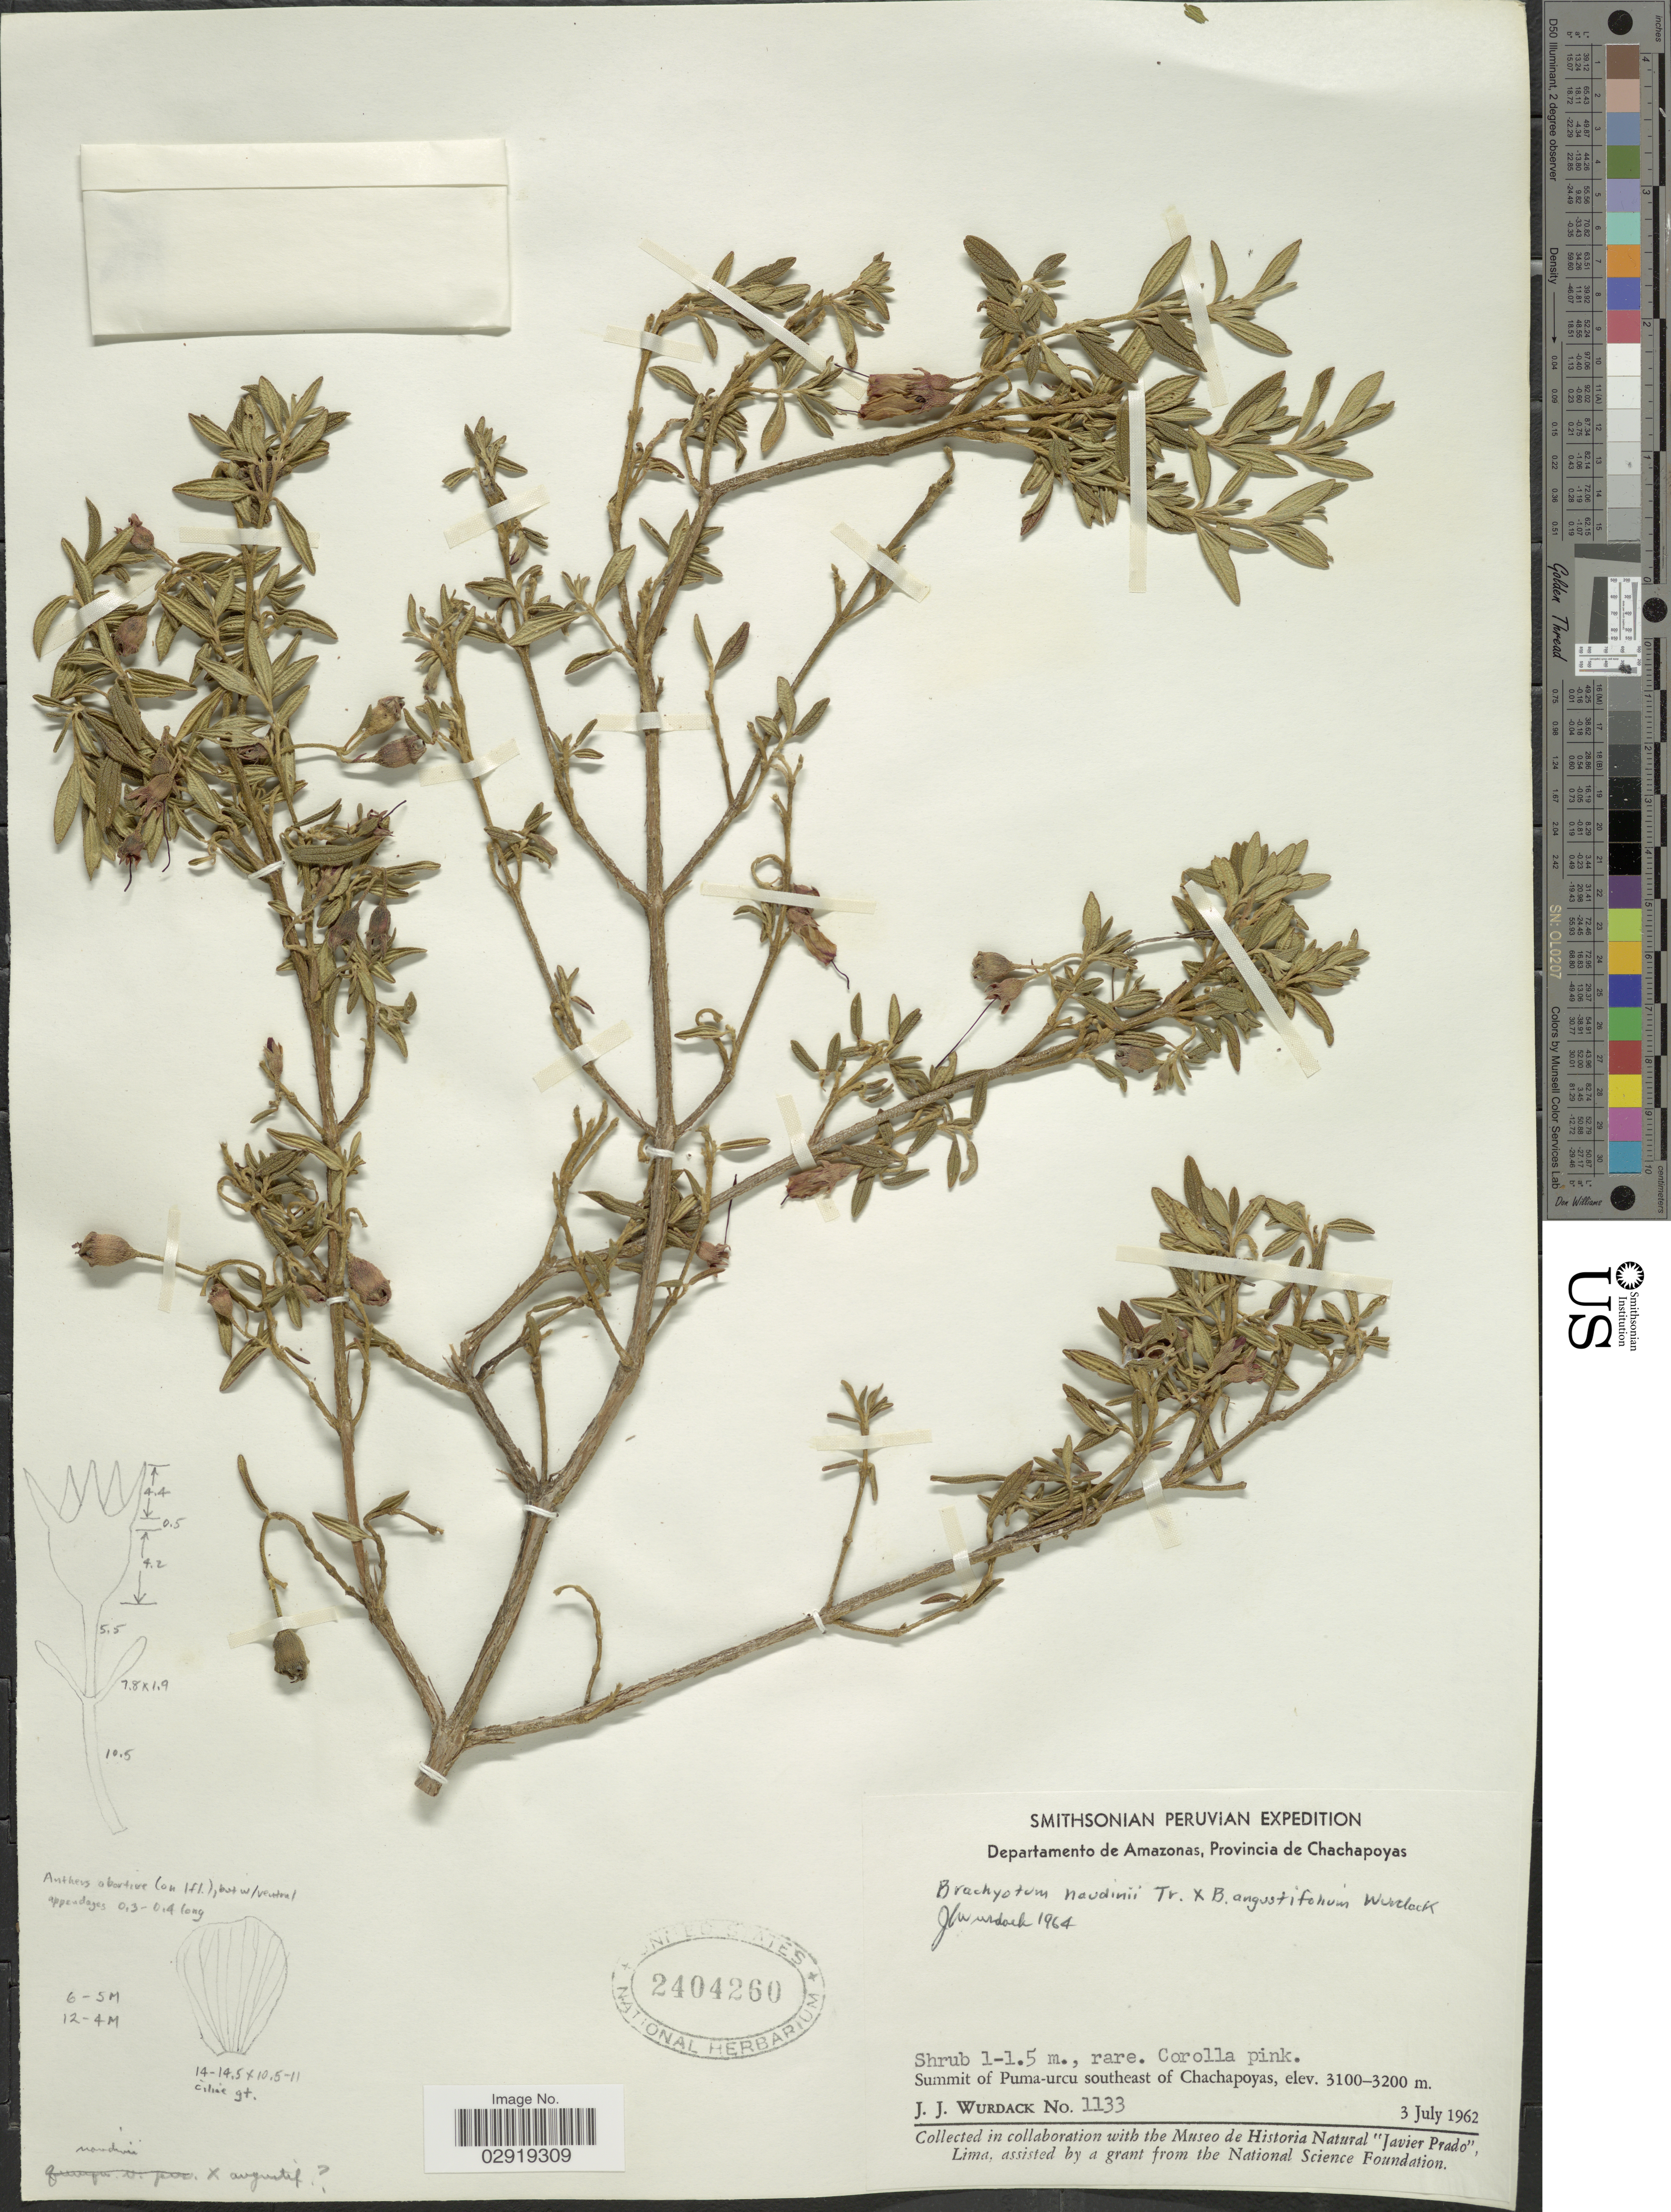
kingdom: Plantae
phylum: Tracheophyta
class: Magnoliopsida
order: Myrtales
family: Melastomataceae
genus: Brachyotum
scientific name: Brachyotum naudinii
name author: Triana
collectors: J. J. Wurdack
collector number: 1133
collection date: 1962-07-03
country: Peru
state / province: Amazonas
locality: Departamento de Amazonas, Provincia de Chachapoyas. Summit of Puma-urcu southeast of Chachapoyas.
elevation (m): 3100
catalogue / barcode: US 2404260